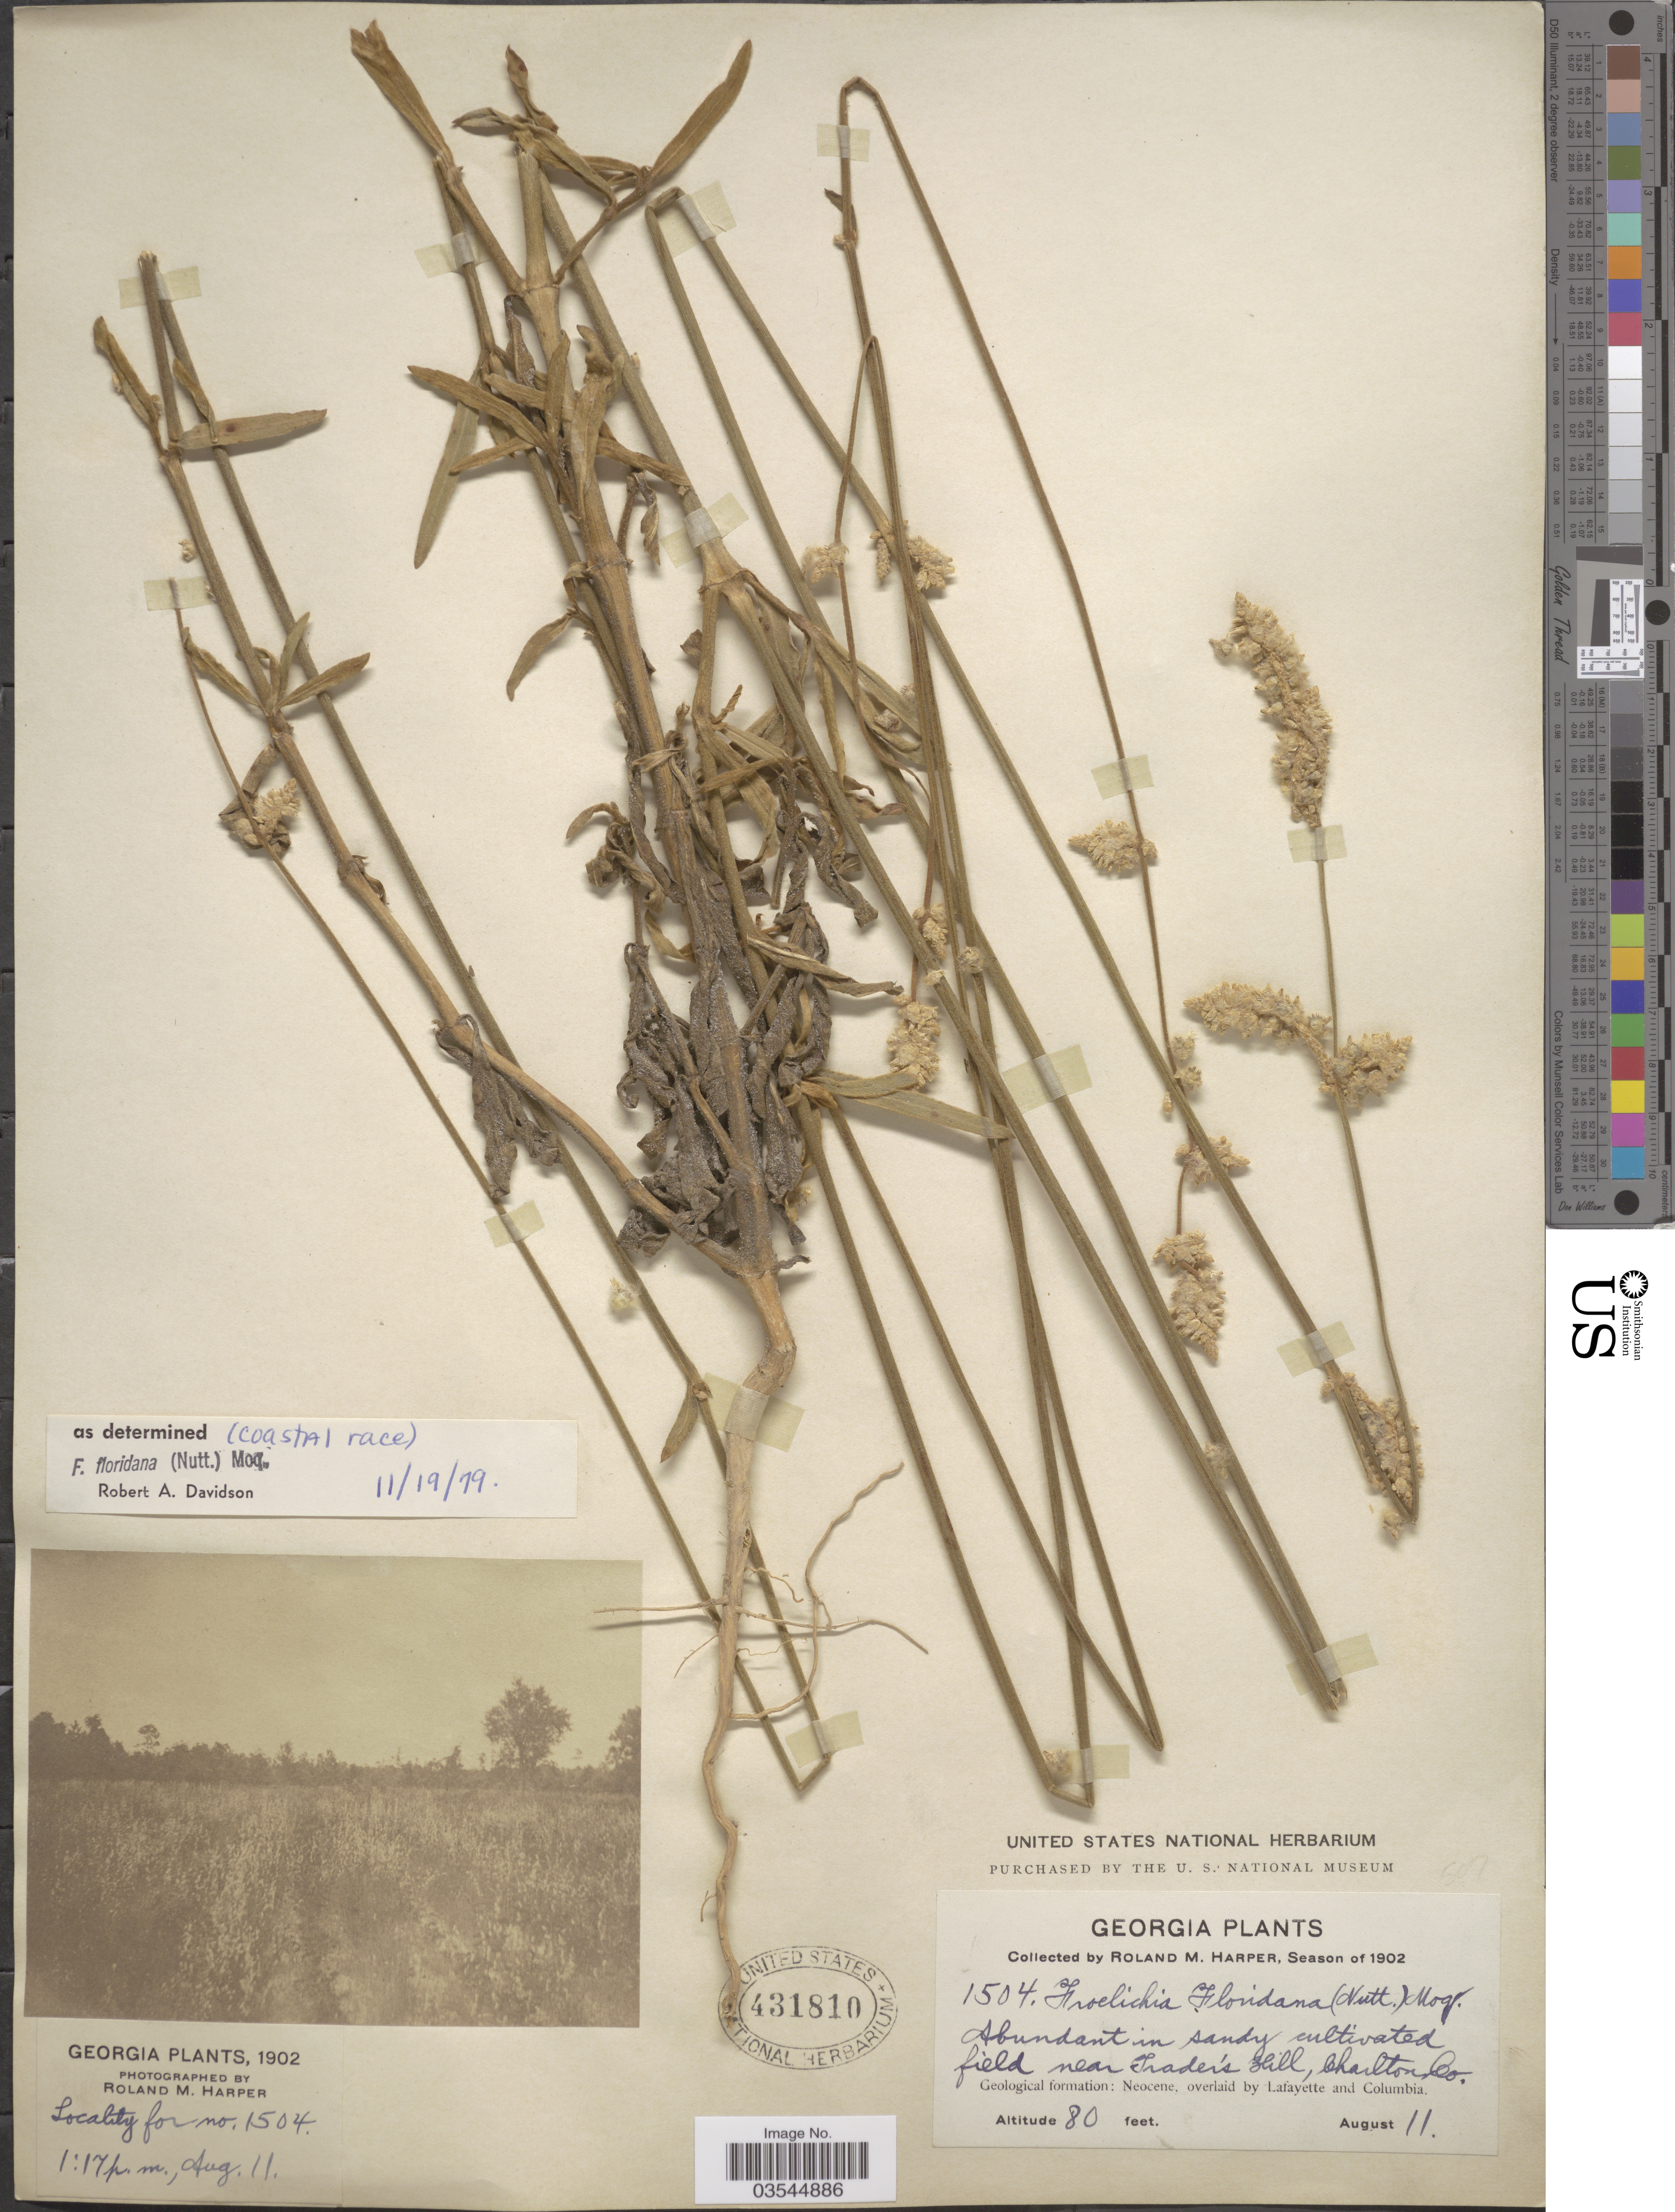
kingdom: Plantae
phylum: Tracheophyta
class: Magnoliopsida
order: Caryophyllales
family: Amaranthaceae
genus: Froelichia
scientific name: Froelichia floridana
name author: (Nutt.) Moq.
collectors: R. M. Harper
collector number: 1504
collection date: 1902-08-11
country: United States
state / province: Georgia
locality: Field near Trader's Hill, Charlton Co. Geological formation: Neocene, overlaid by Lafayette and Columbia.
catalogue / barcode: US 431810